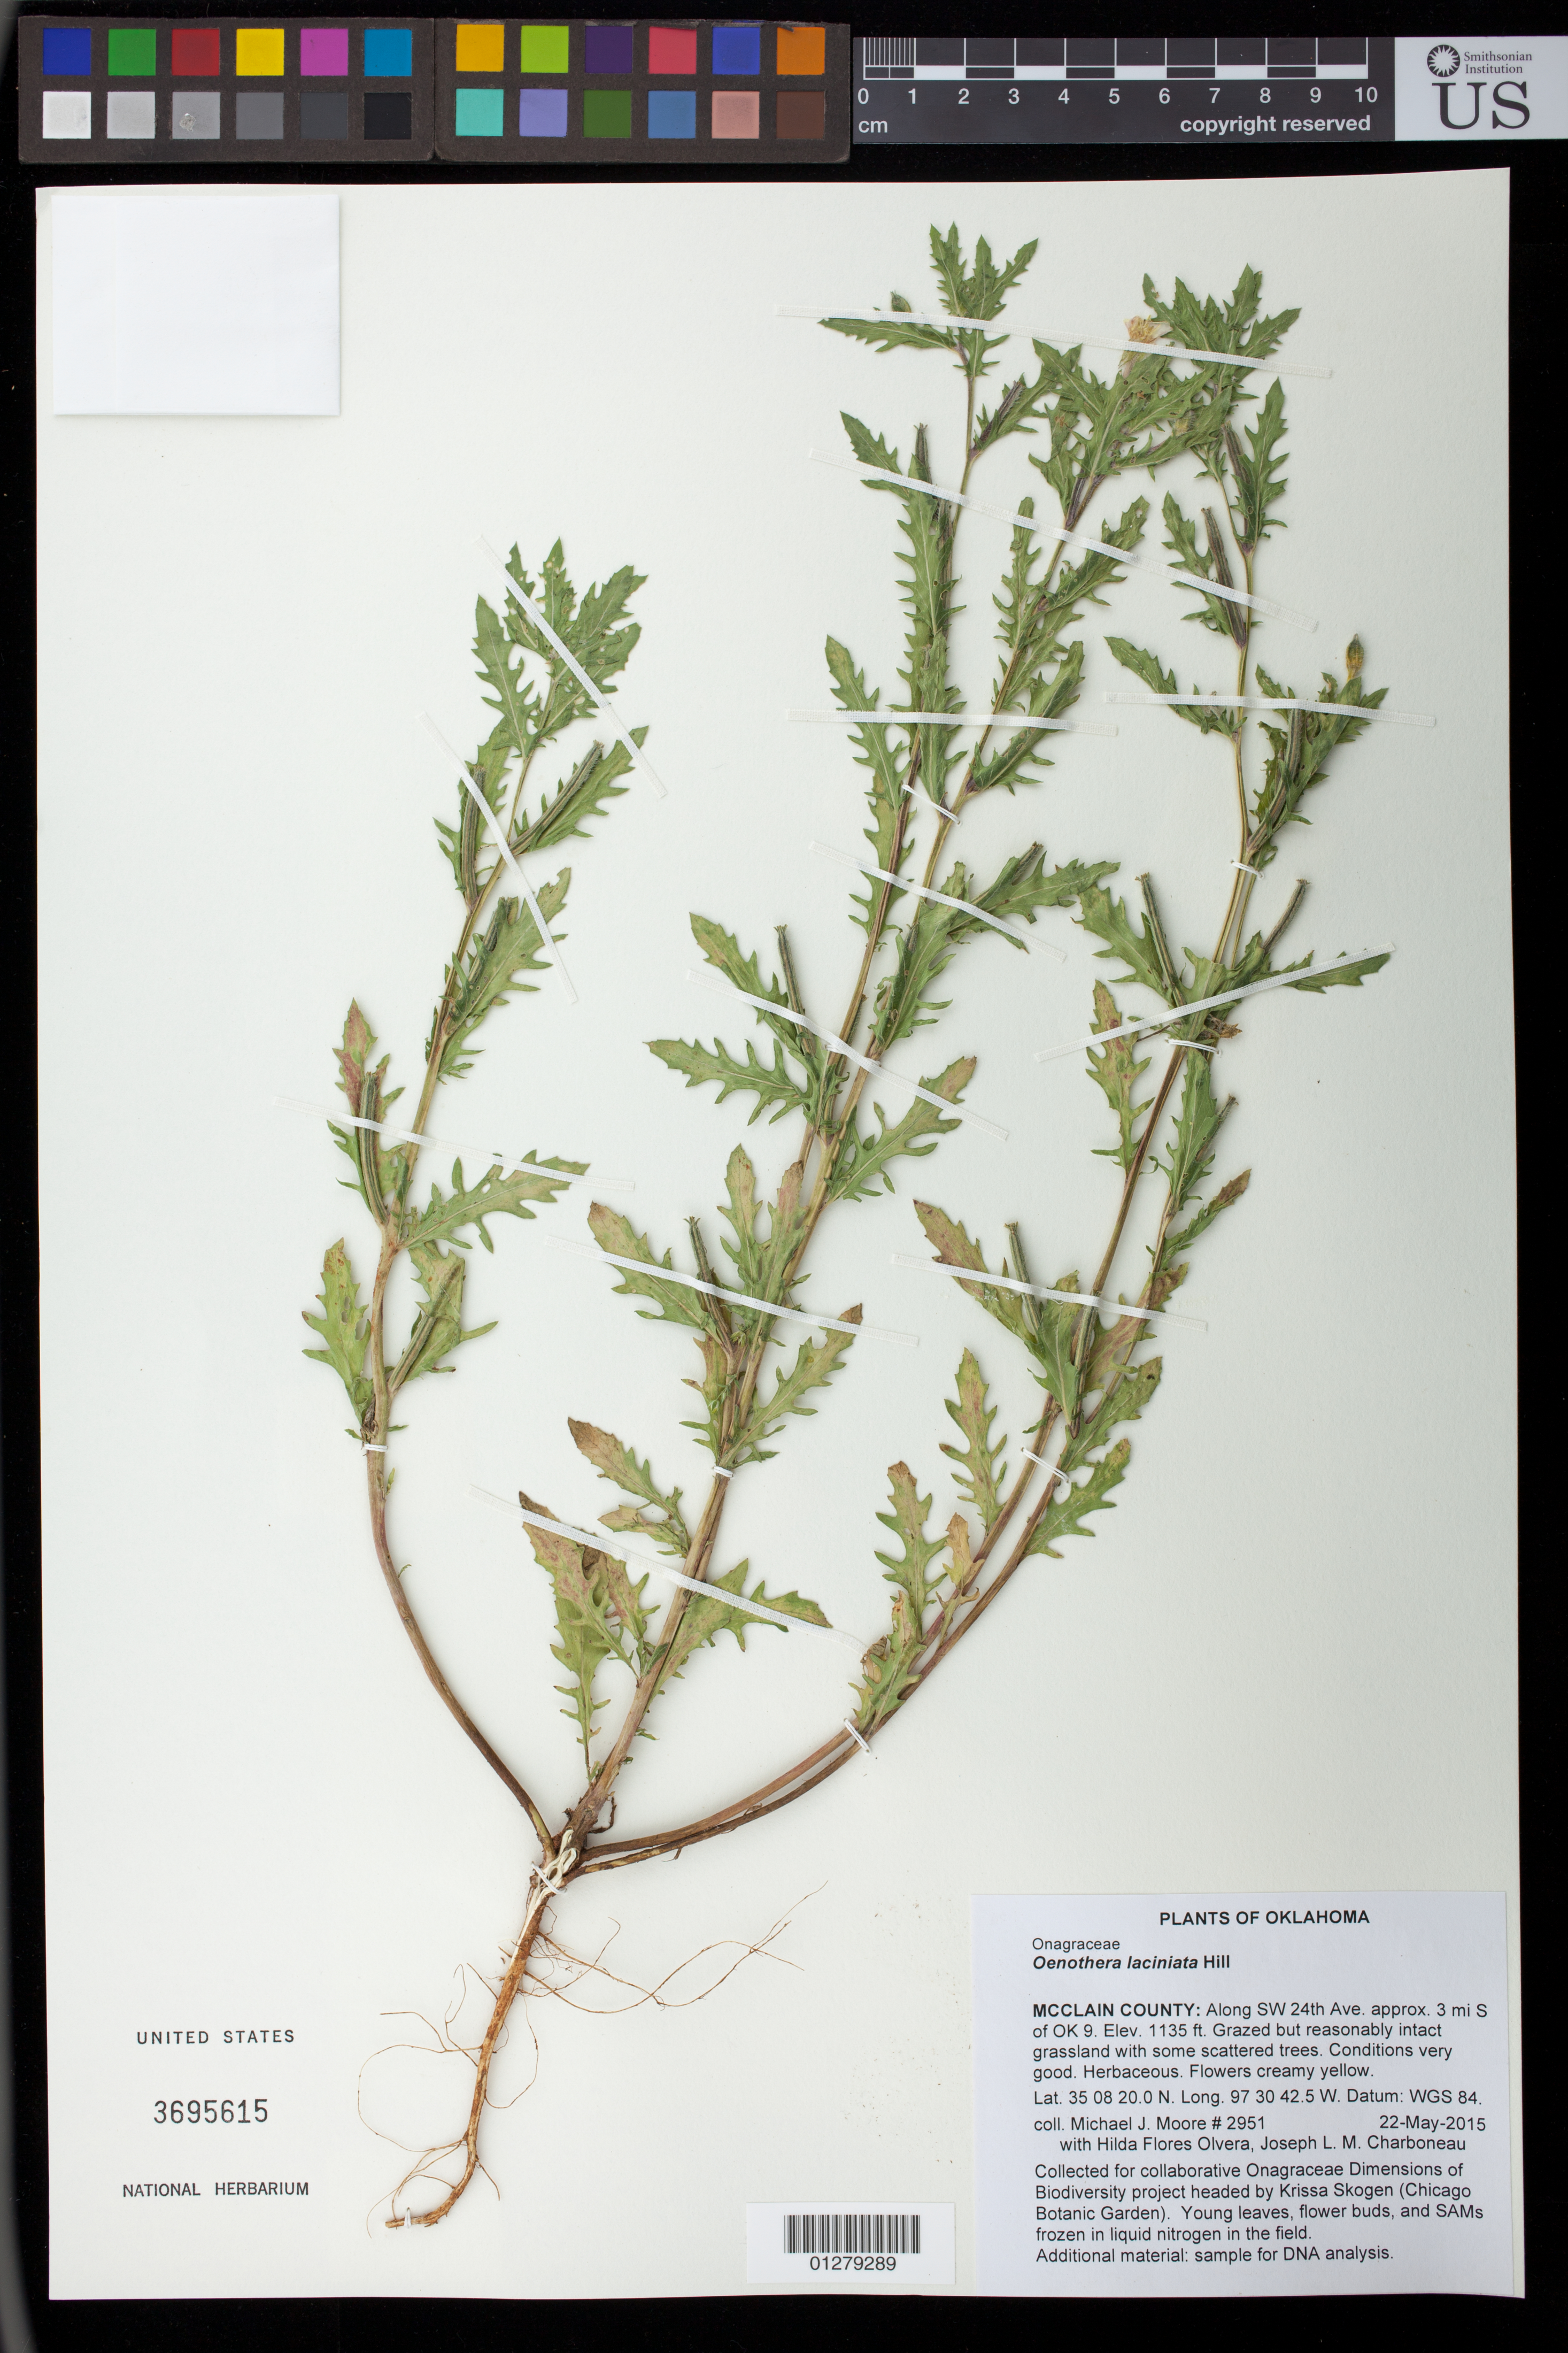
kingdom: Plantae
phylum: Tracheophyta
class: Magnoliopsida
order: Myrtales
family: Onagraceae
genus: Oenothera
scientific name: Oenothera laciniata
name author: Hill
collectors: M. J. Moore, H. Flores Olvera & J. L. M. Charboneau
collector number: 2951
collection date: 2015-05-22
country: United States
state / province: Oklahoma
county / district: McClain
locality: Along SW 24th Ave. approx. 3 mi S of OK 9.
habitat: Grazed but reasonably intact grassland with some scattered trees. Conditions very good.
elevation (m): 346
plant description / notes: Collected for collaborative Onagraceae Dimensions of Biodiversity project headed by Krissa Skogen (Chicago Botanic Garden). Young leaves, flower buds, and SAMs frozen in liquid nitrogen in the field.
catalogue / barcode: US 3695615